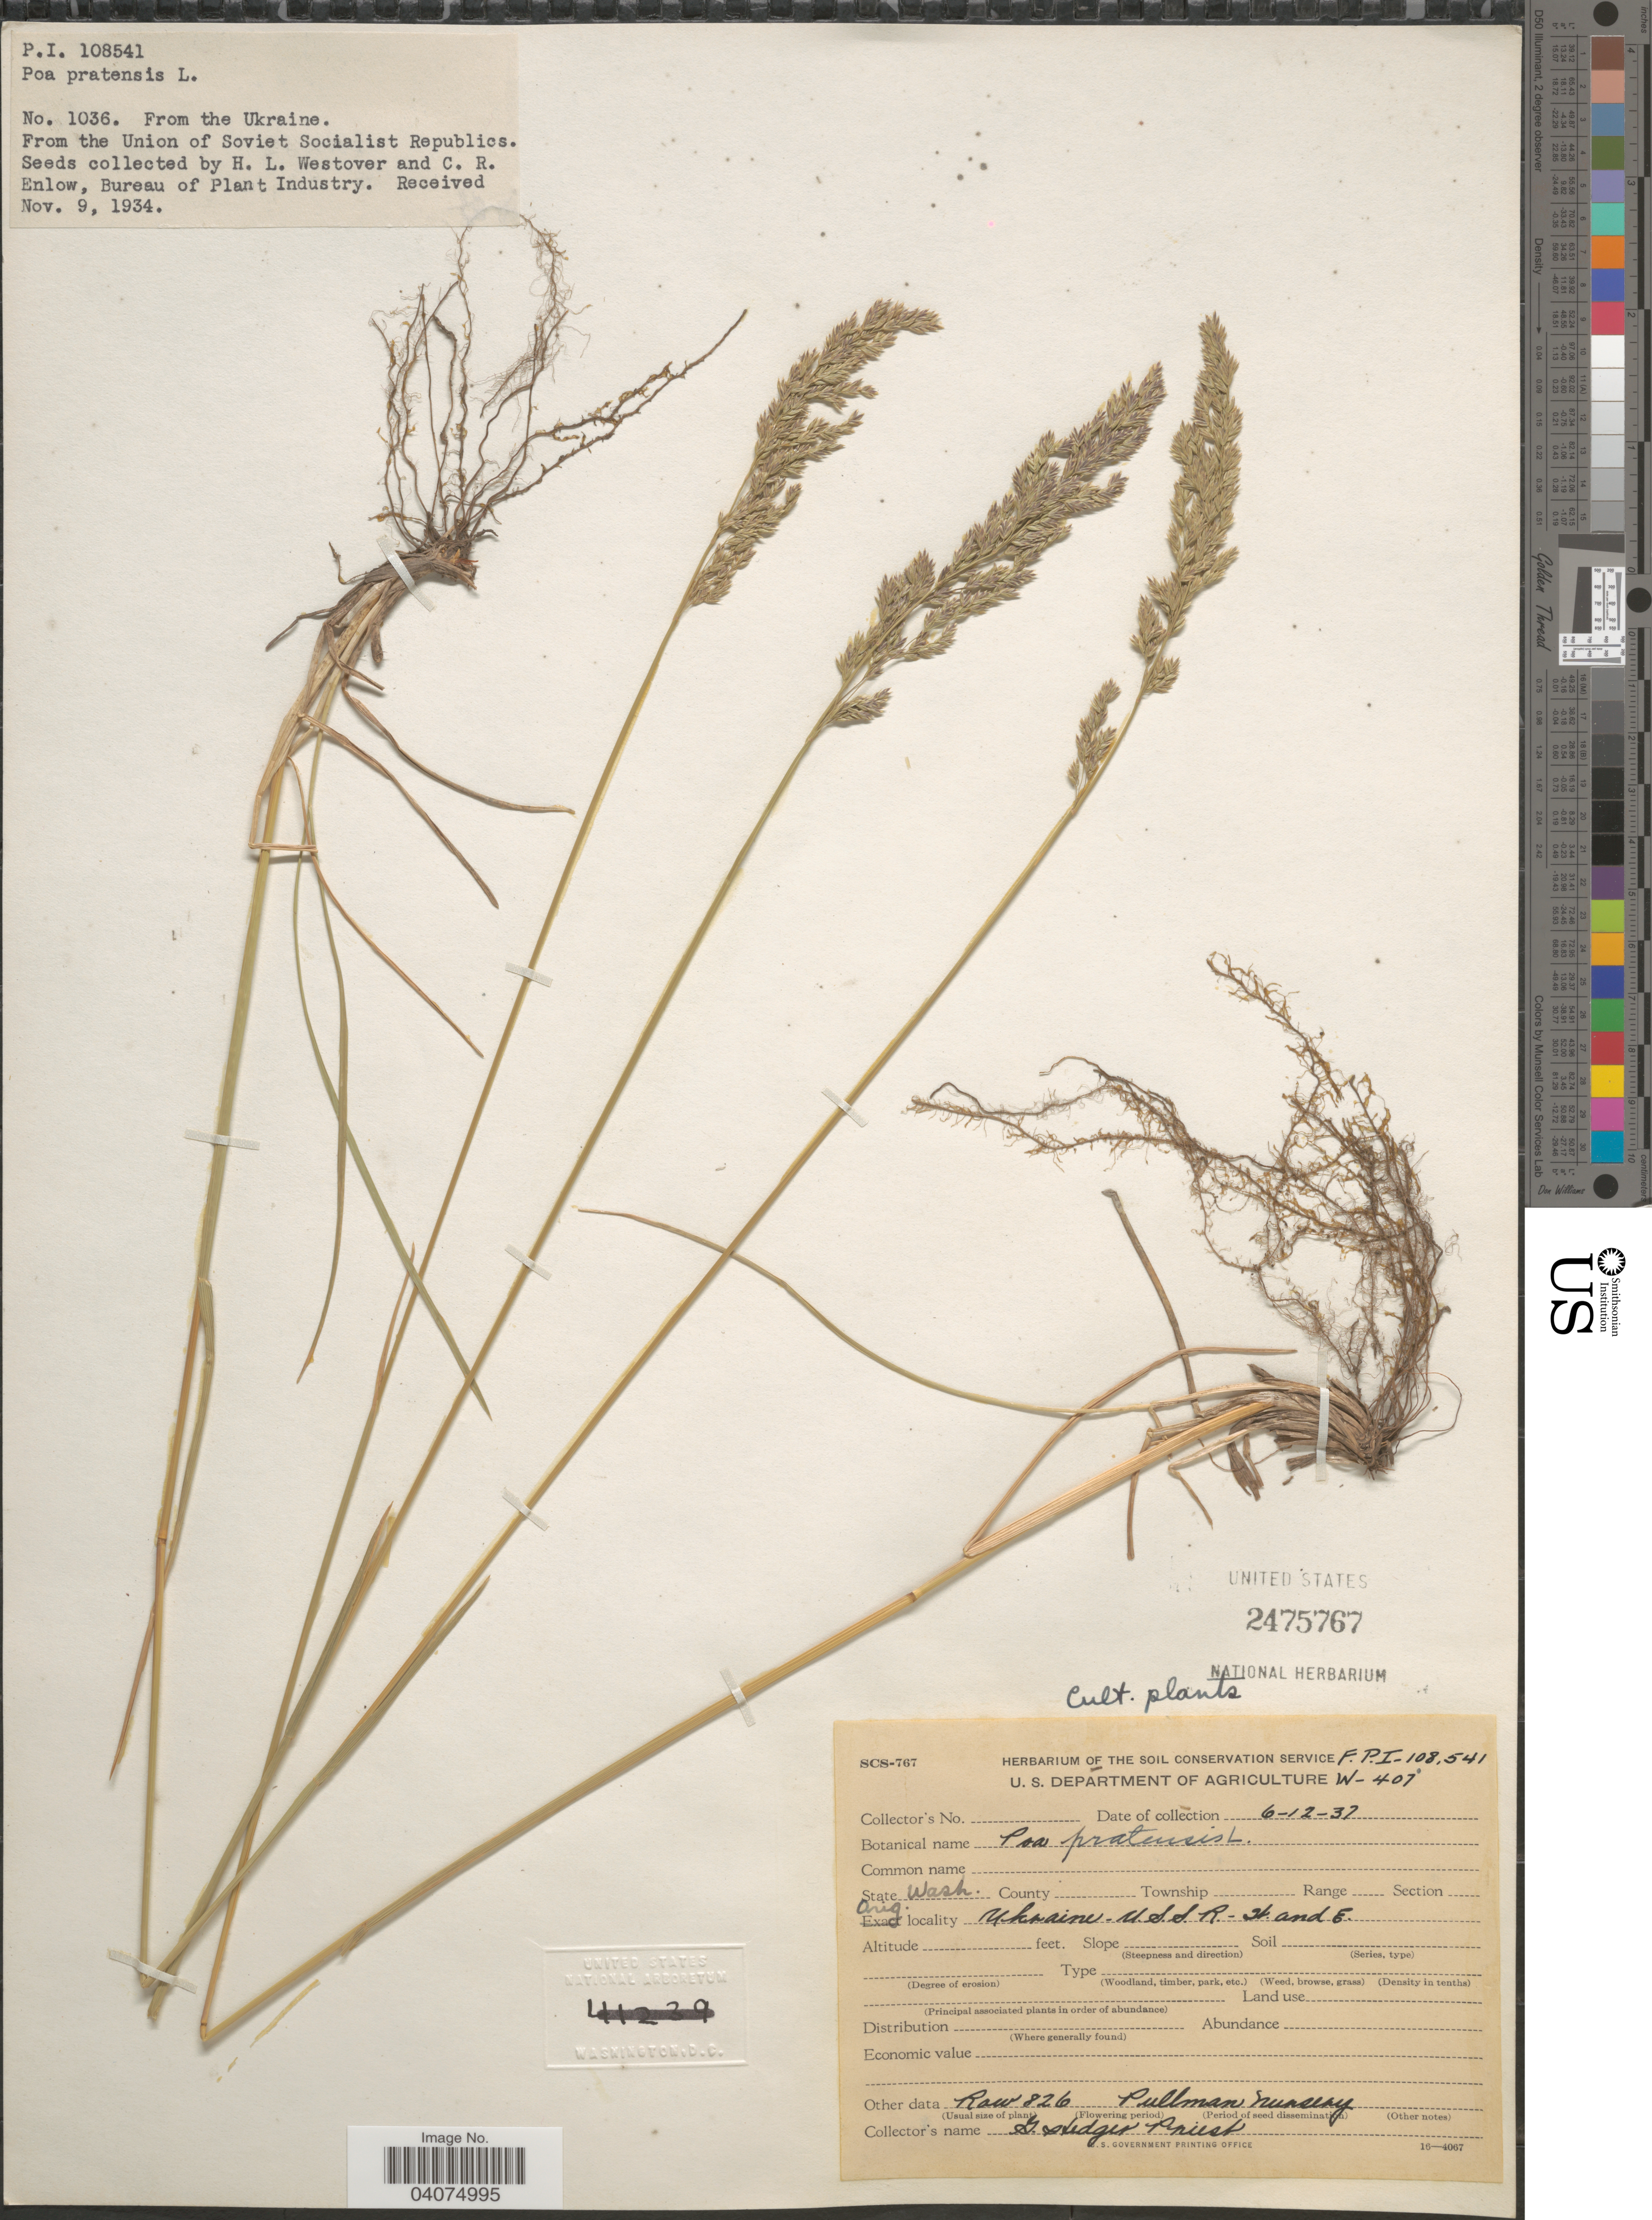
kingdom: Plantae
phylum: Tracheophyta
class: Liliopsida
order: Poales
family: Poaceae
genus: Poa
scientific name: Poa pratensis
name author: L.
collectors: G. Priest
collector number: FPI-108,541?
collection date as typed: Transcribed d/m/y: 12/6/37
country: United States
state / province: Washington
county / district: Whitman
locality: Row 826 Pullman Nursery.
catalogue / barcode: US 2475767